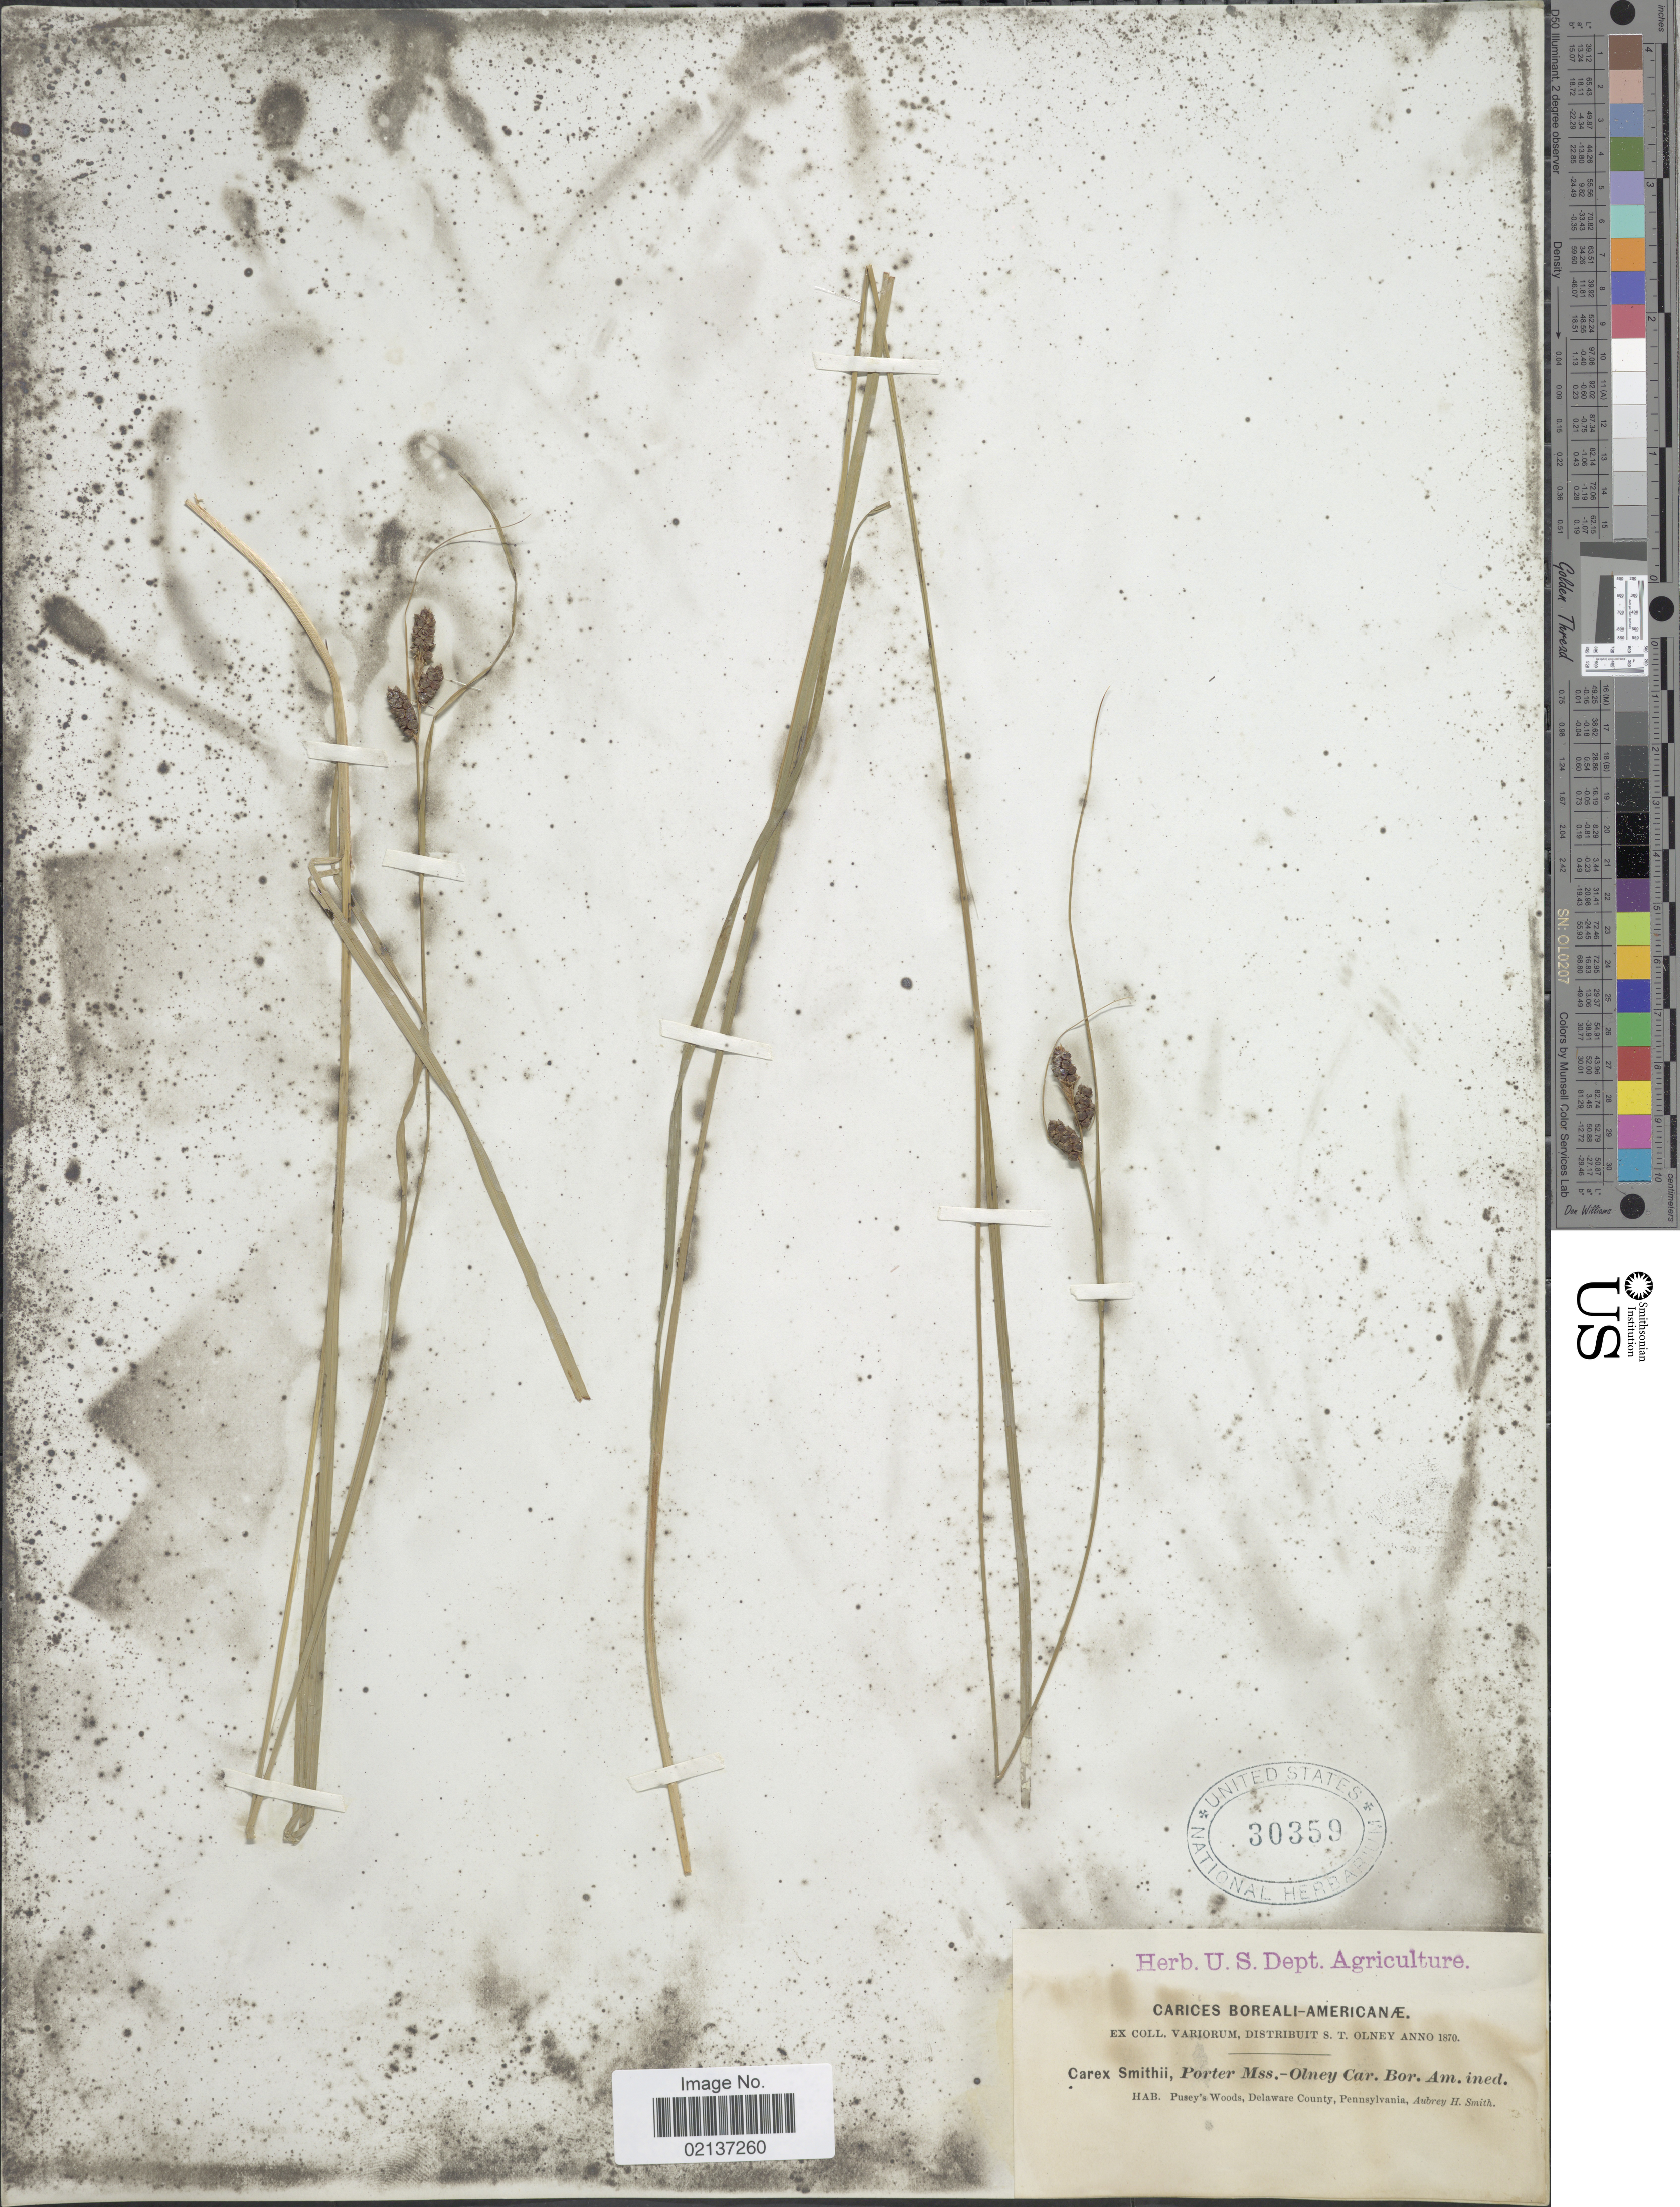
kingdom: Plantae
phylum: Tracheophyta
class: Liliopsida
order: Poales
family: Cyperaceae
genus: Carex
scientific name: Carex hirsutella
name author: Mack.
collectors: A. H. Smith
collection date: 1870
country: United States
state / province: Pennsylvania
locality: Pursey's woods, Delaware County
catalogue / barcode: US 30359